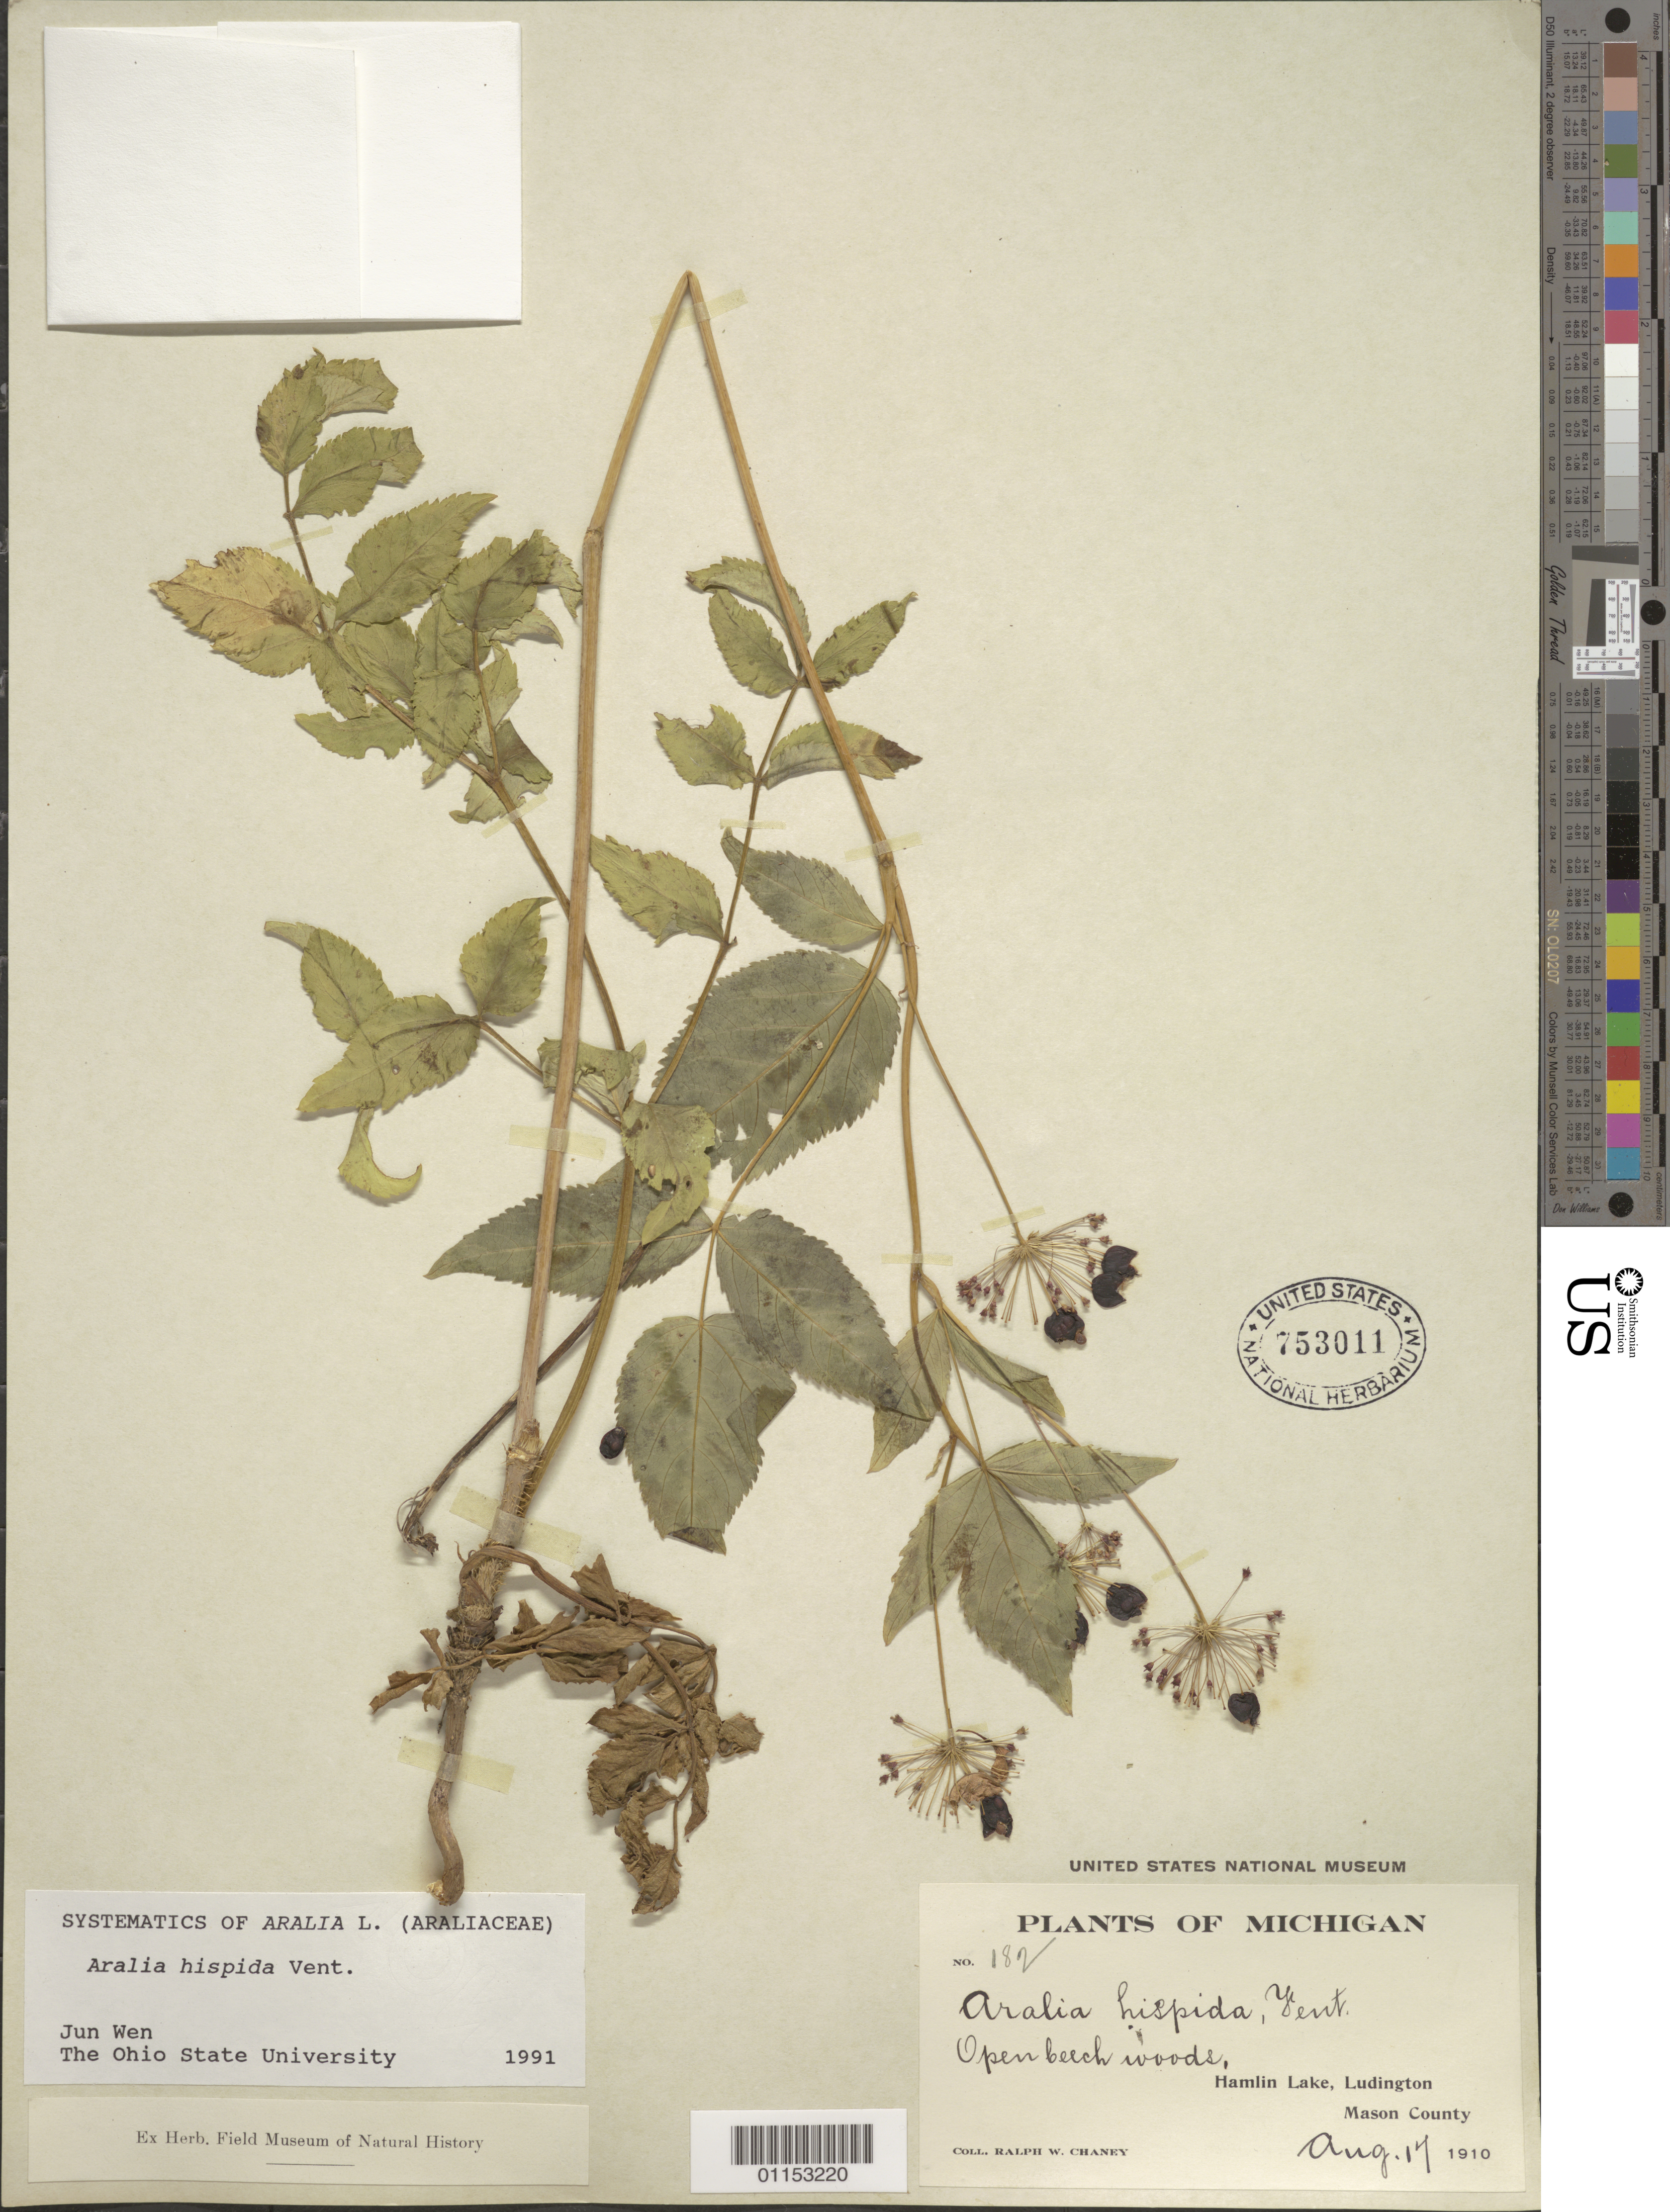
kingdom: Plantae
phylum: Tracheophyta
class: Magnoliopsida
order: Apiales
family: Araliaceae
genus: Aralia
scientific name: Aralia hispida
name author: Vent.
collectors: R. Chaney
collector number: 182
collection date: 1910-08-14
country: United States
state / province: Michigan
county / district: Mason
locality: Hamlin Lake, Ludington.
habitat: Open beech woods.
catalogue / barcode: US 753011